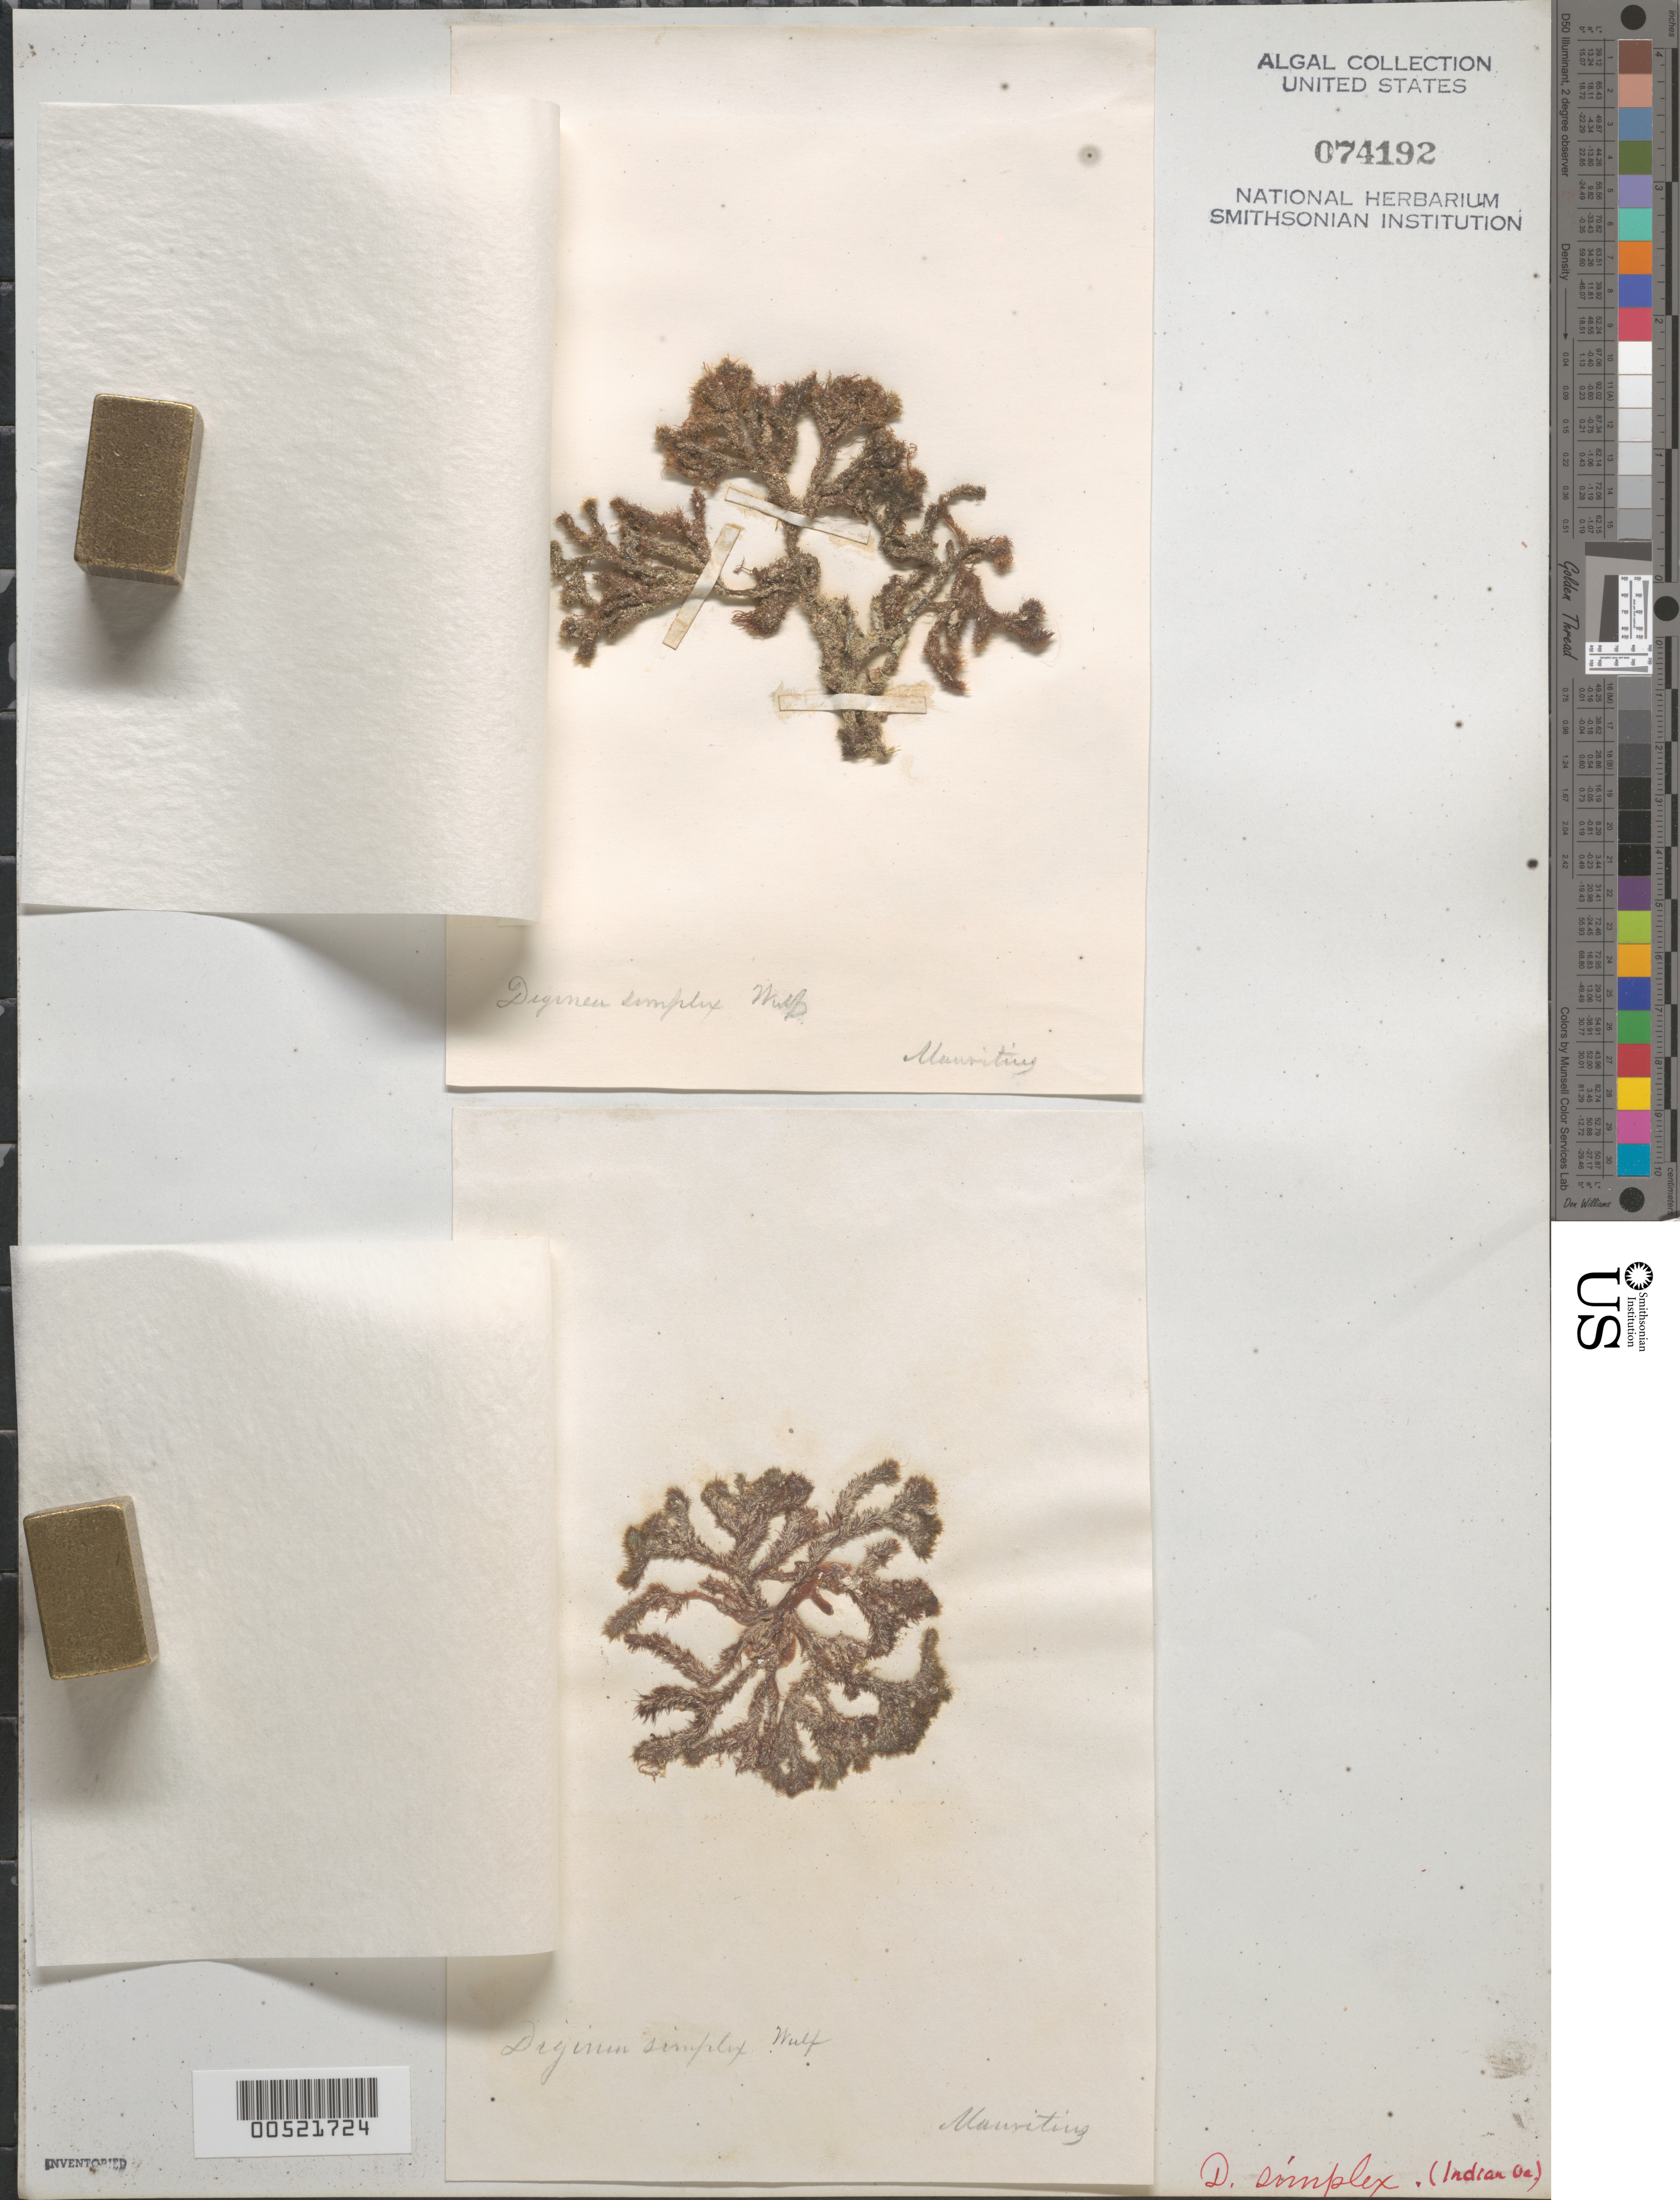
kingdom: Plantae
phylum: Rhodophyta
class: Florideophyceae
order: Ceramiales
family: Rhodomelaceae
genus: Digenea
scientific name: Digenea simplex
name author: (Wulfen) C. Agardh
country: Mauritius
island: Mauritius Island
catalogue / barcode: US 74192